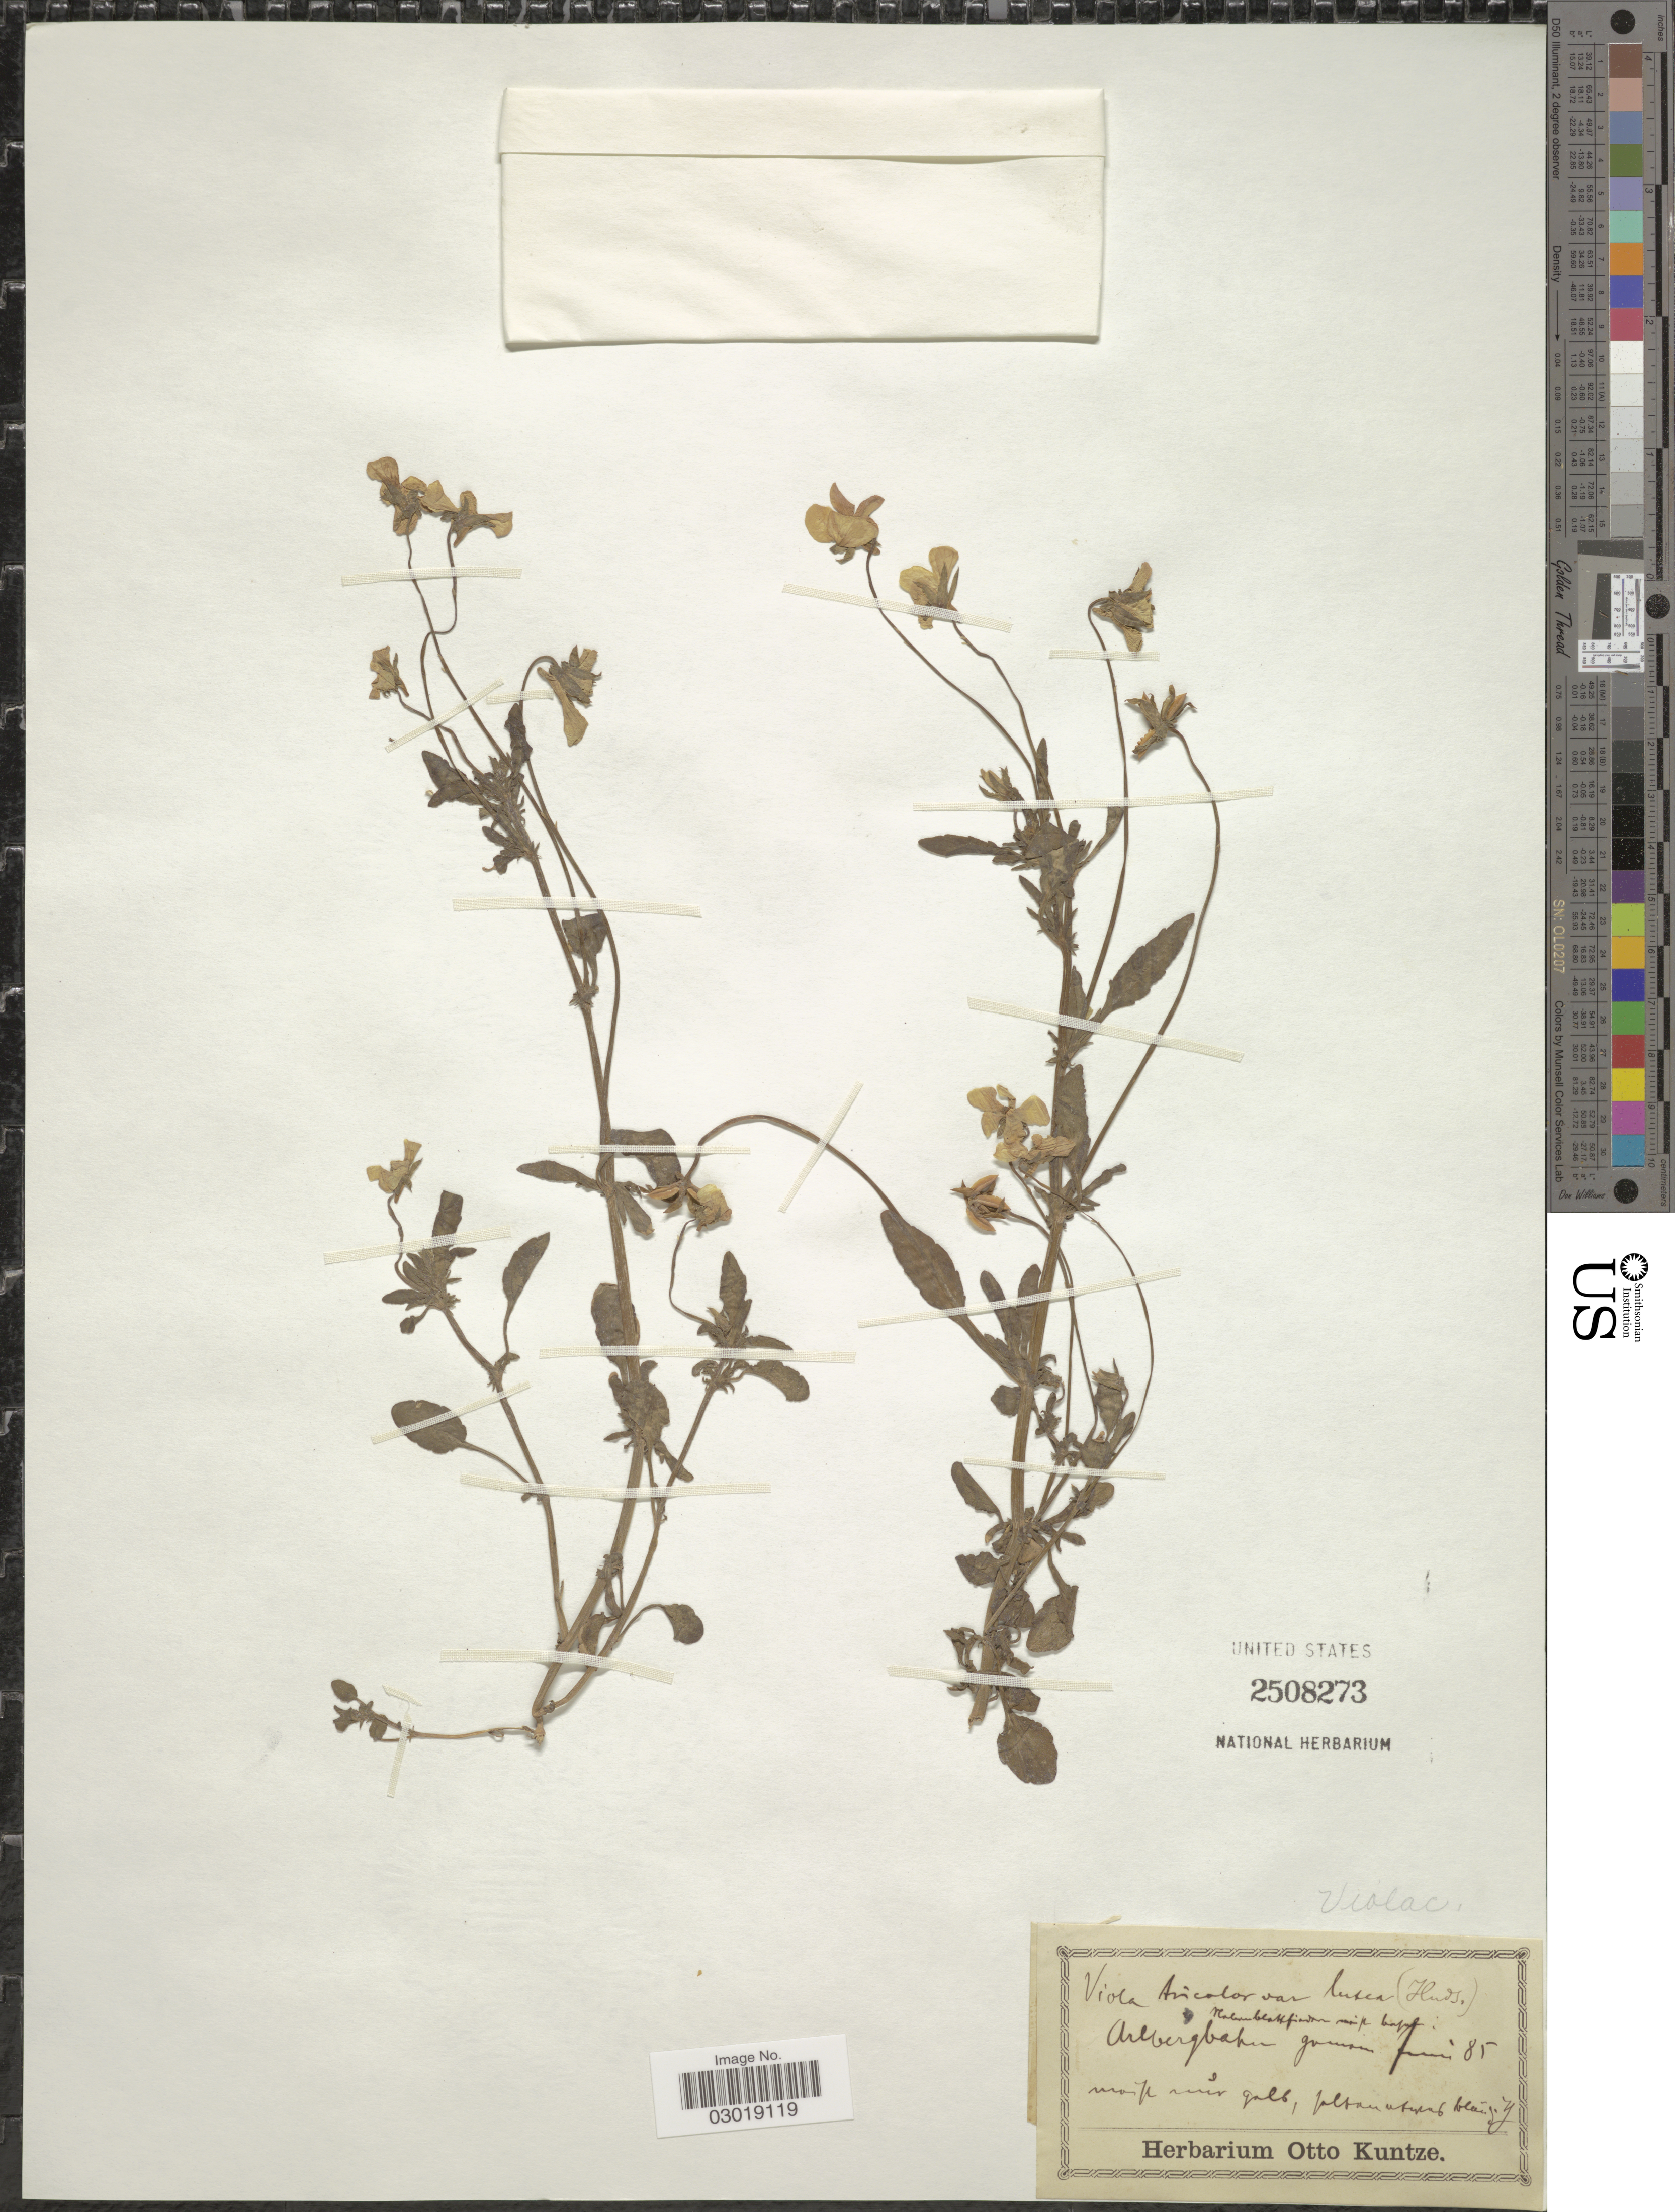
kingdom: Plantae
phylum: Tracheophyta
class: Magnoliopsida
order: Malpighiales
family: Violaceae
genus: Viola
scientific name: Viola tricolor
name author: L.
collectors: ex herb. Otto Kuntze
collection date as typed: Transcribed d/m/y: /6/85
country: Austria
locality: Arlbergbahn, gausin maspe nuir, plban uternaub blas S.J. [interpreted]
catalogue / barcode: US 2508273